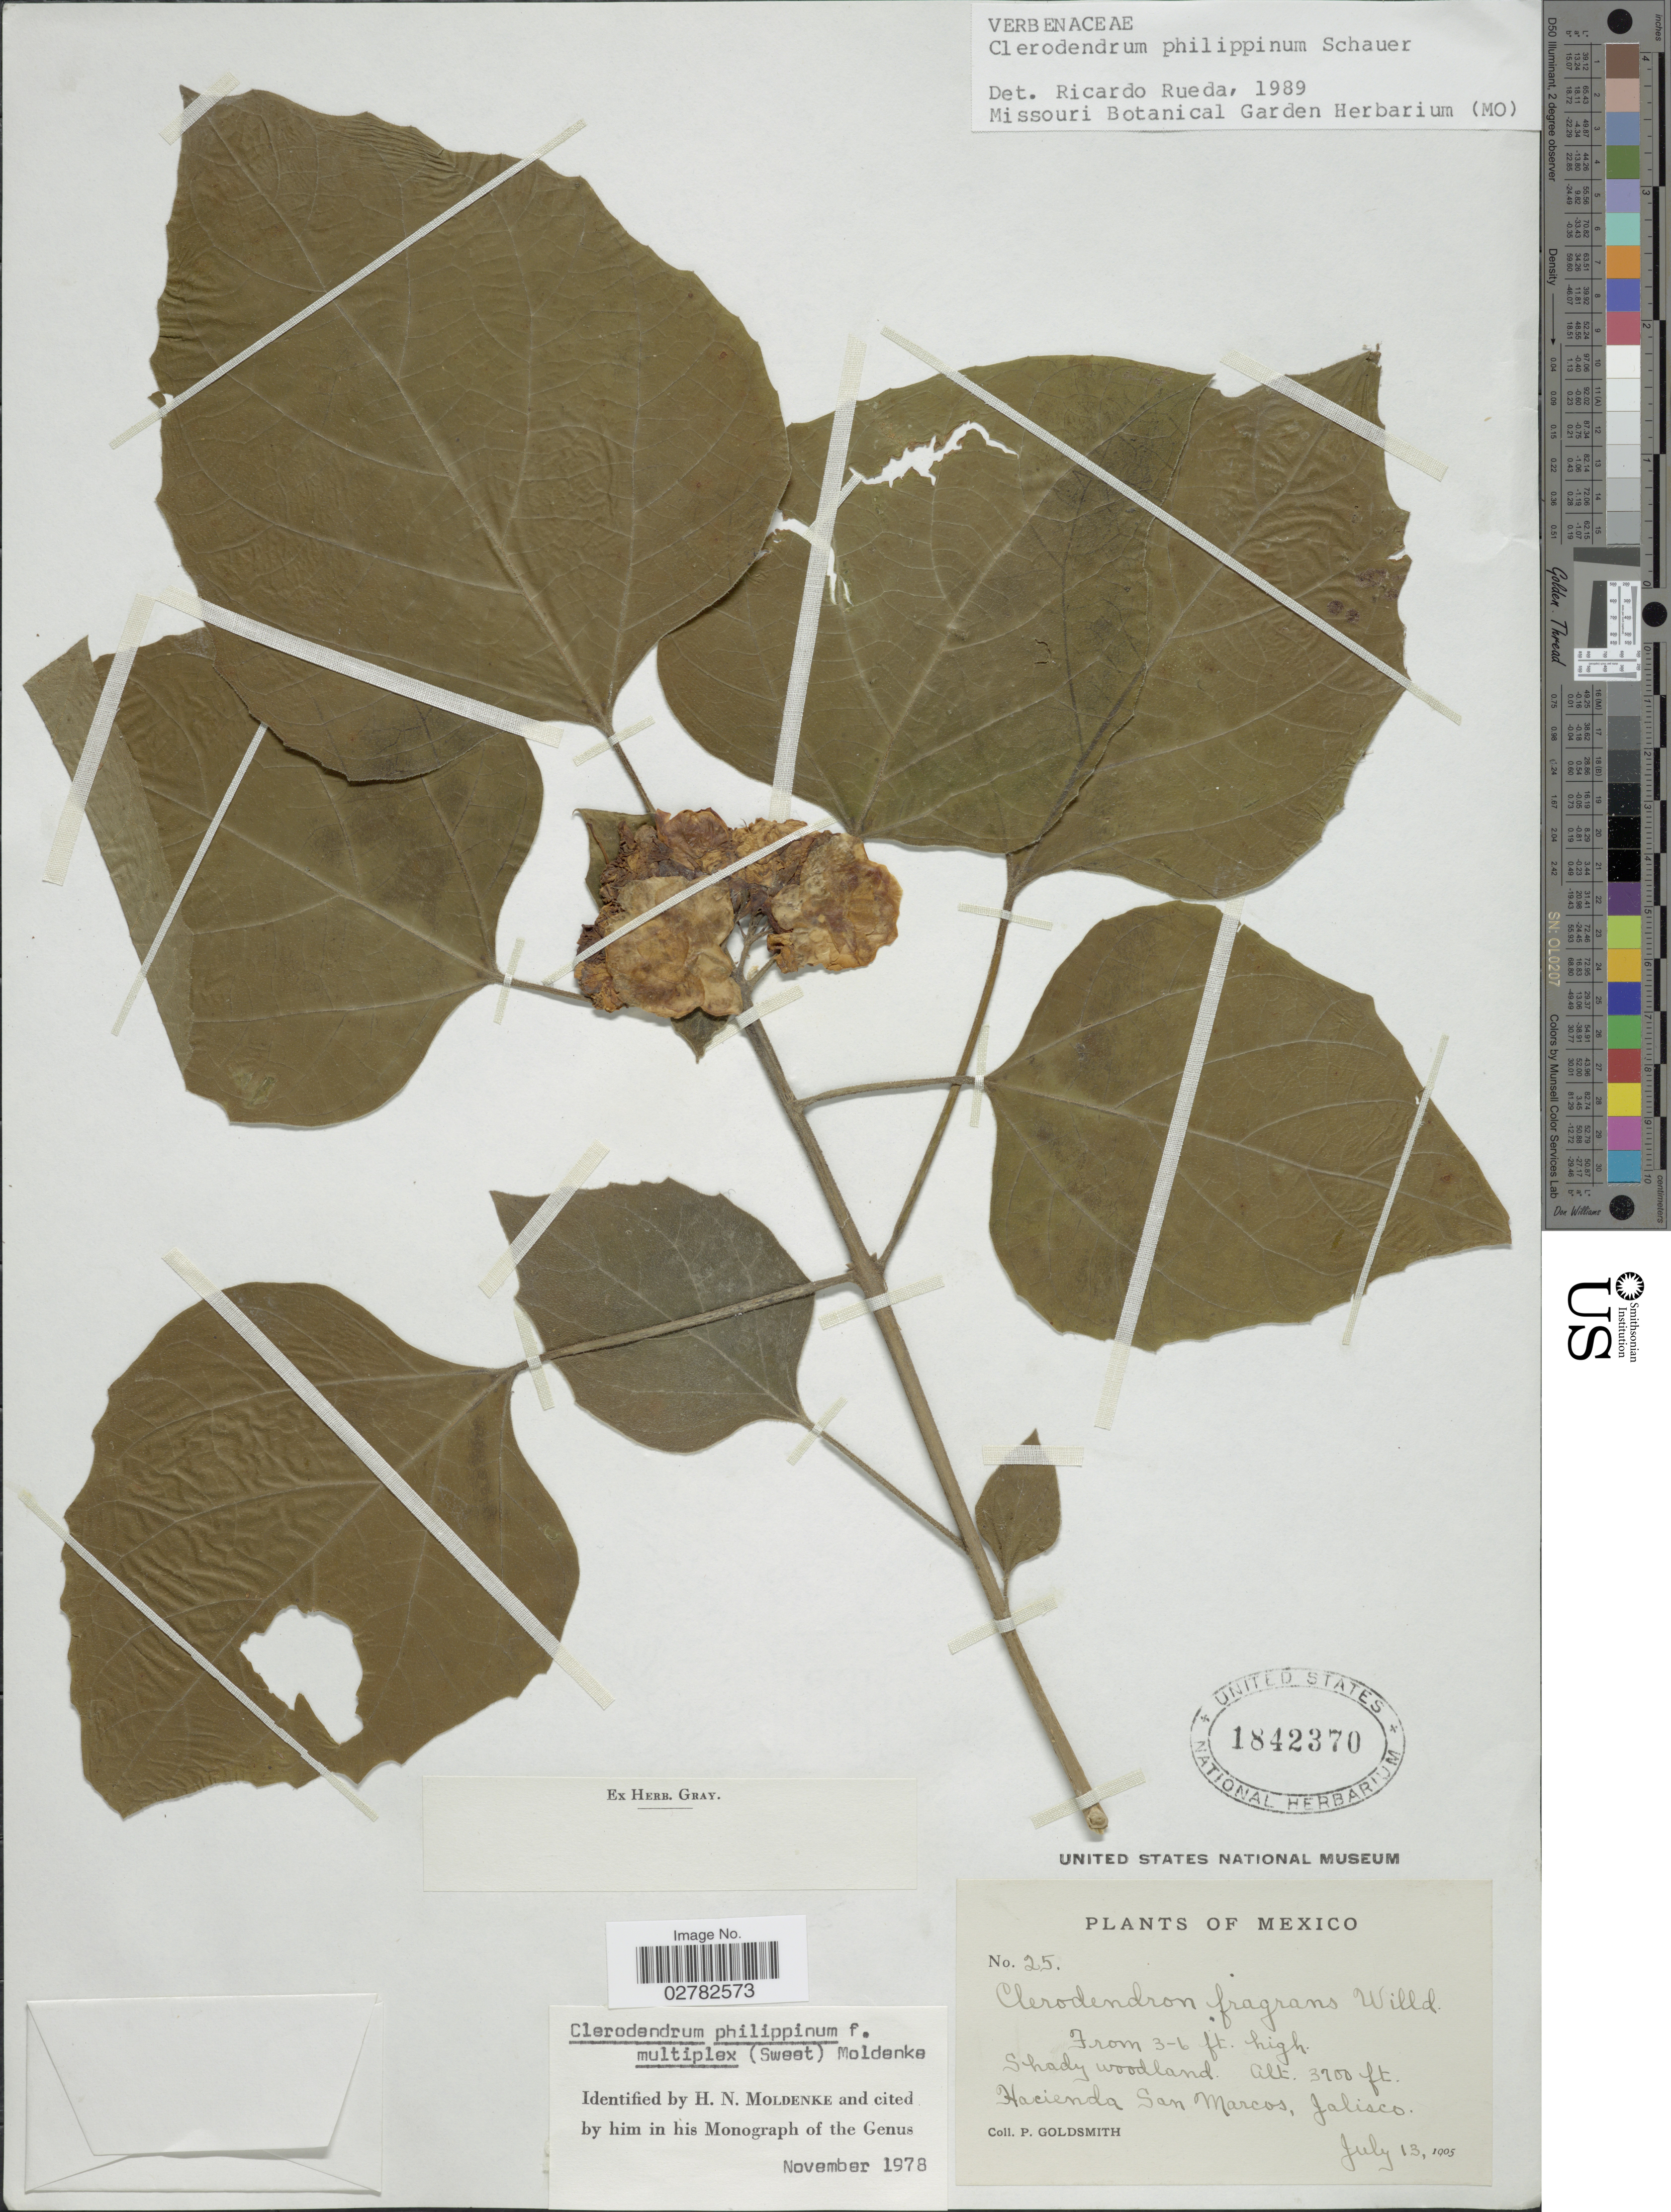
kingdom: Plantae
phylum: Tracheophyta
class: Magnoliopsida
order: Lamiales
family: Lamiaceae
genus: Clerodendrum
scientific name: Clerodendrum philippinense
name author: Elmer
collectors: P. Goldsmith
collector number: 25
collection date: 1905-07-13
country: Mexico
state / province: Jalisco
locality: Hacienda San Marcos.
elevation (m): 1128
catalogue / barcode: US 1842370